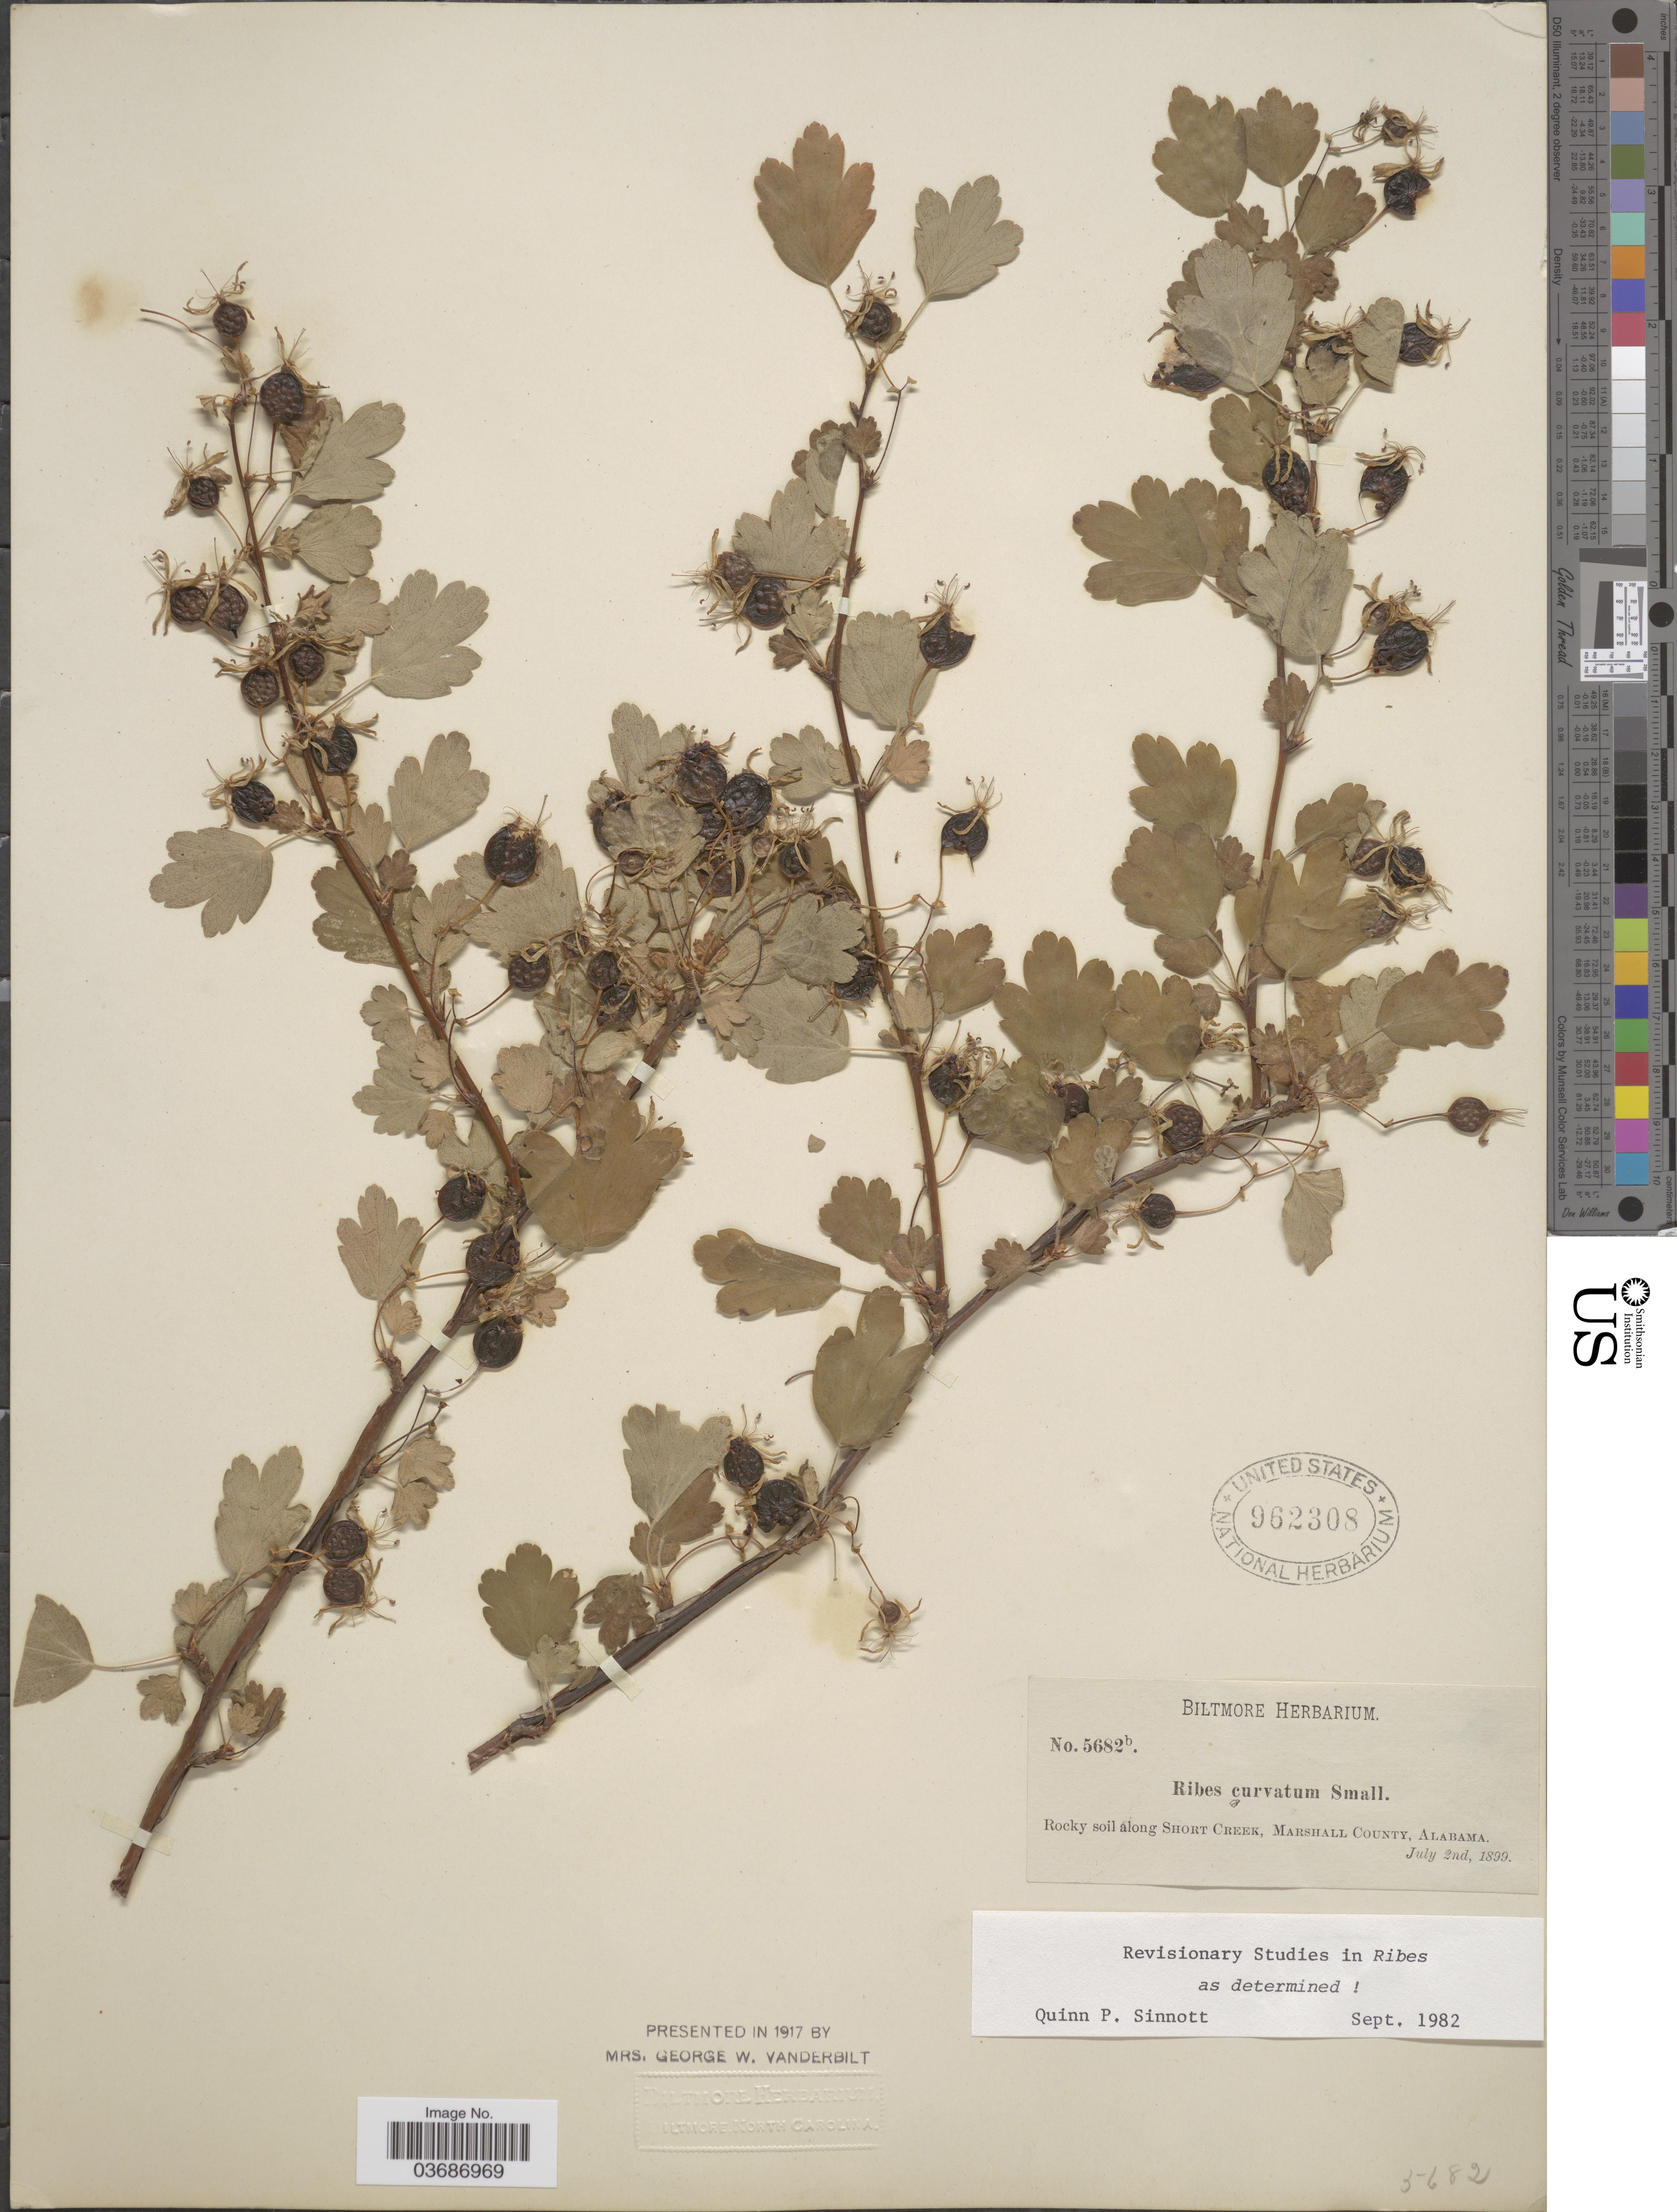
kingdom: Plantae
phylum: Tracheophyta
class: Magnoliopsida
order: Saxifragales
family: Grossulariaceae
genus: Ribes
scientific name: Ribes curvatum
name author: Small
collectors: ex herb. Biltmore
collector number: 5682b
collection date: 1899-07-02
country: United States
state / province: Alabama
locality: Rocky soil along Short Creek, Marshall County.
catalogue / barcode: US 962308